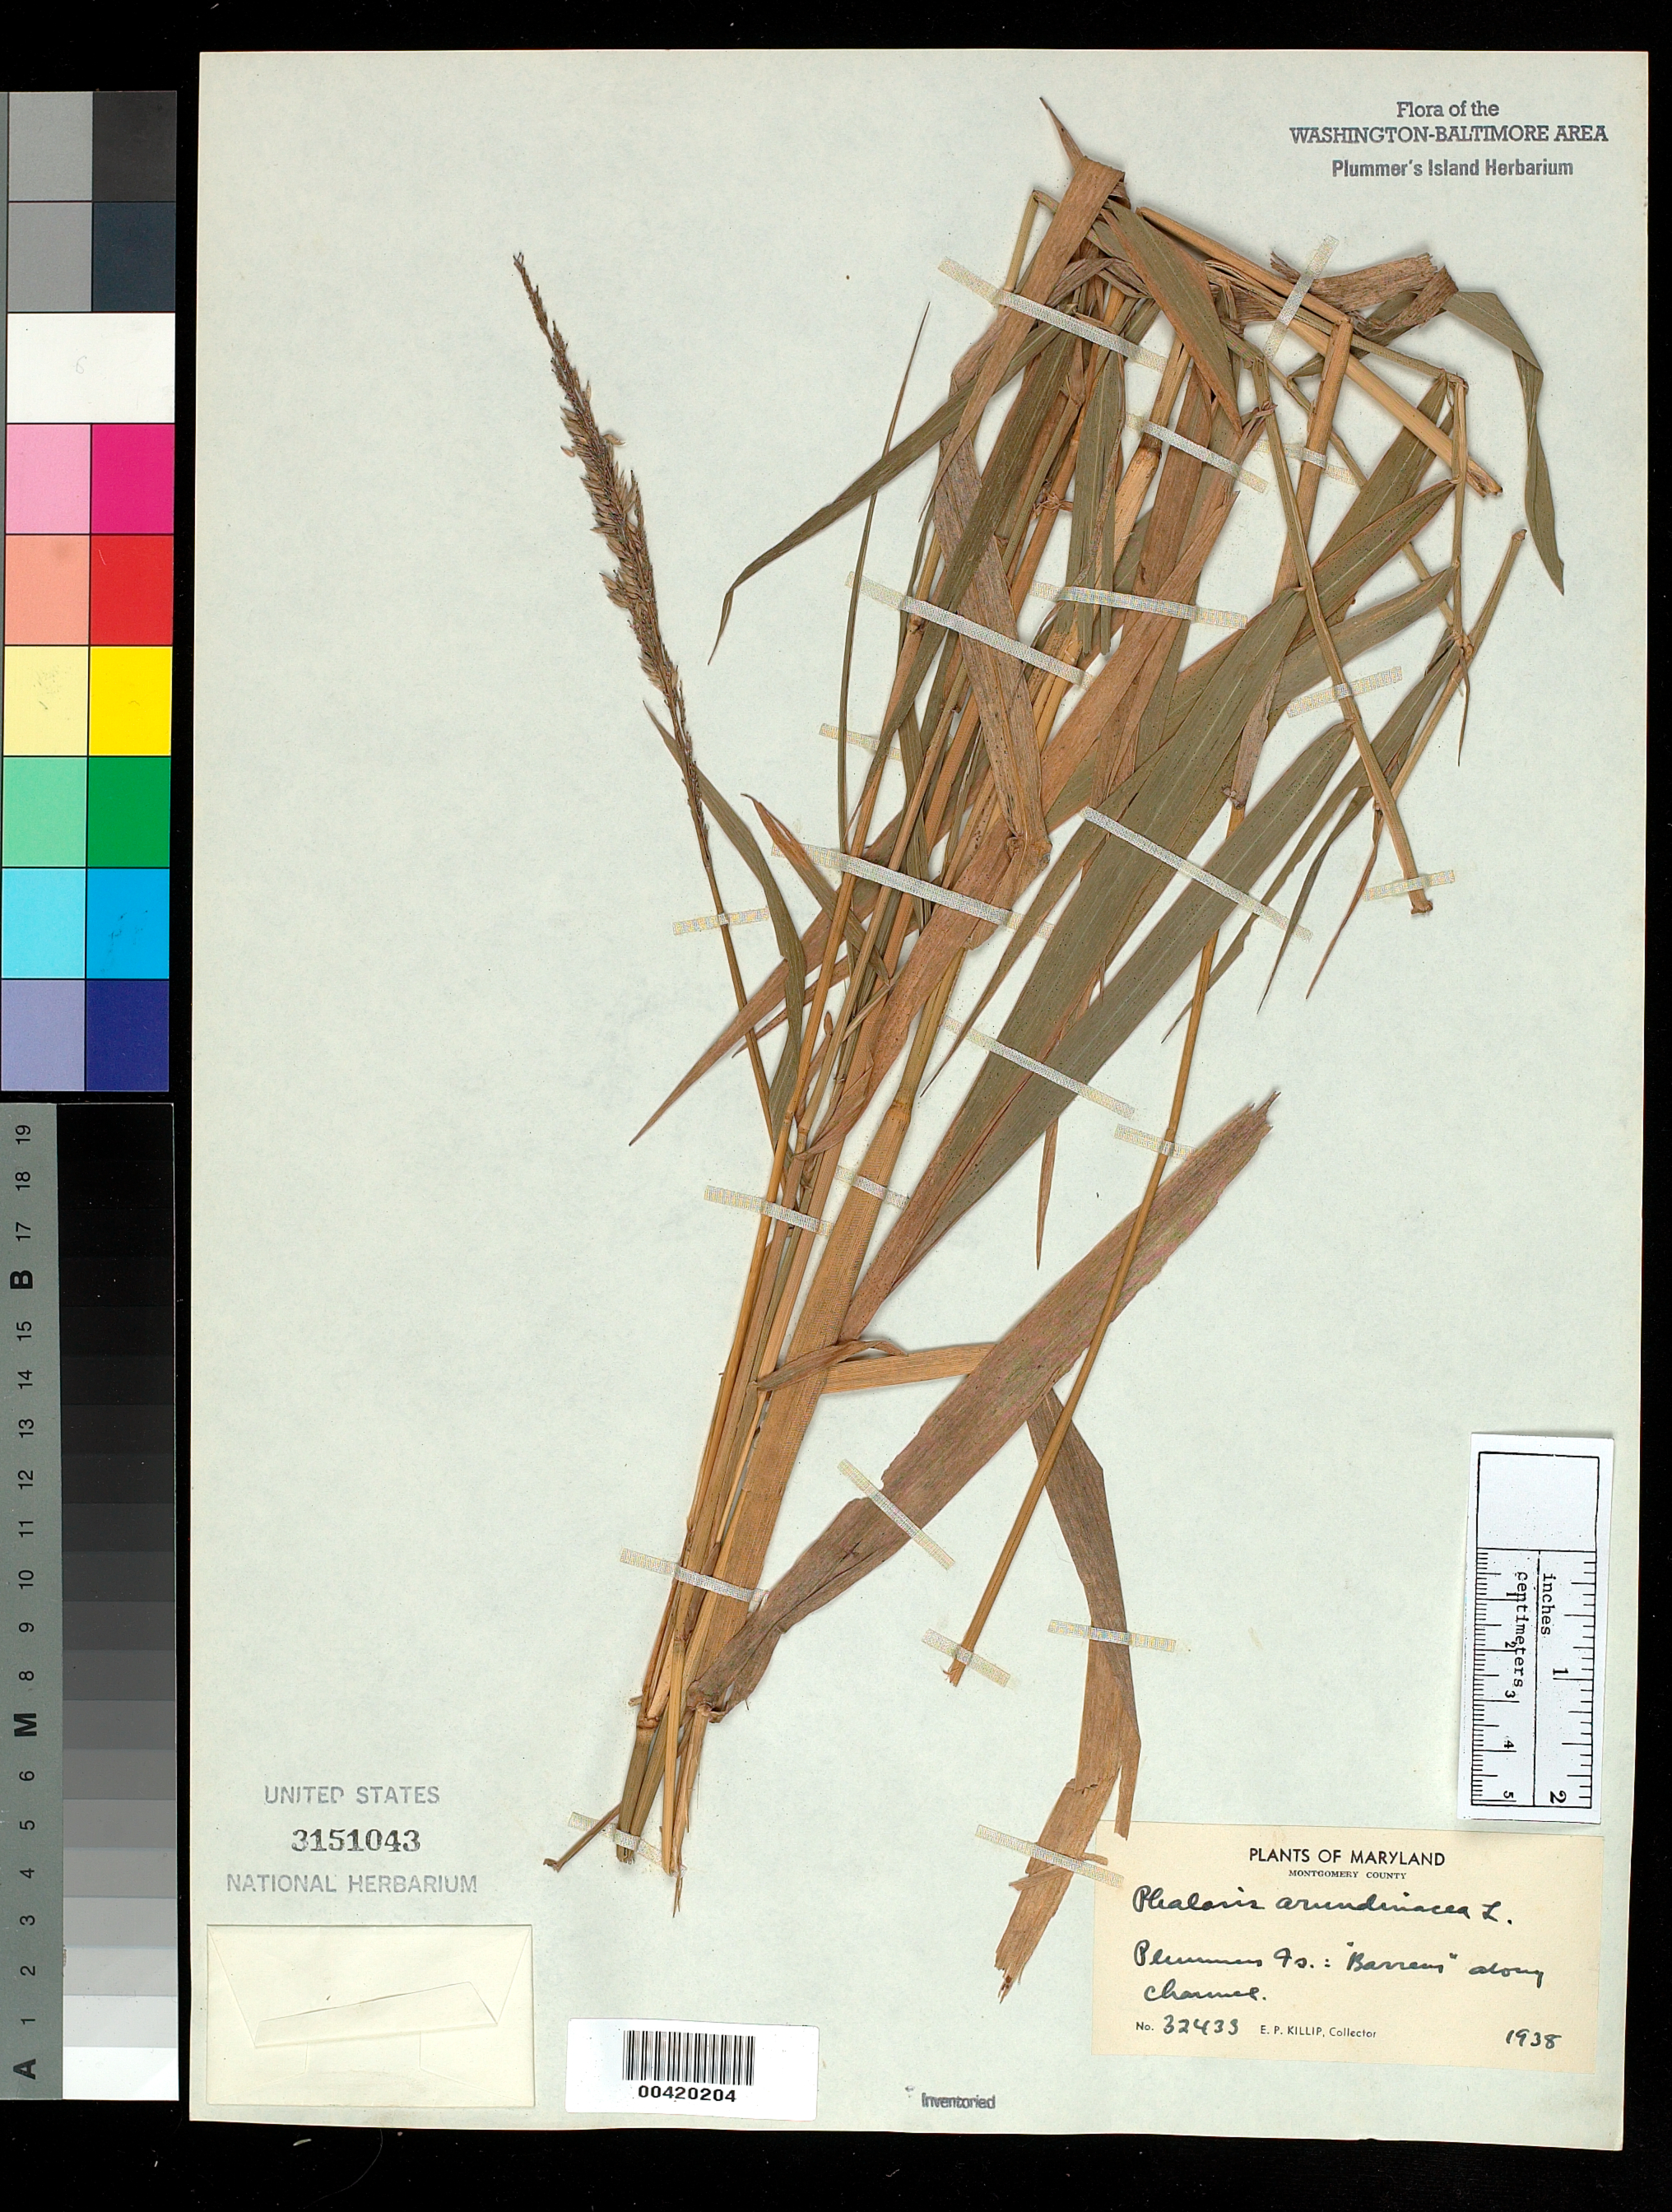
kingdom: Plantae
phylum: Tracheophyta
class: Liliopsida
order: Poales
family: Poaceae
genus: Phalaris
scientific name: Phalaris arundinacea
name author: L.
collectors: E. P. Killip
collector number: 32433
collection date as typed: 1938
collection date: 1938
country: United States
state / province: Maryland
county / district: Montgomery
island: Plummers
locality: Plummer's Island; "barrens" along Channel C. & O. Canal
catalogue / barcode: US 3151043